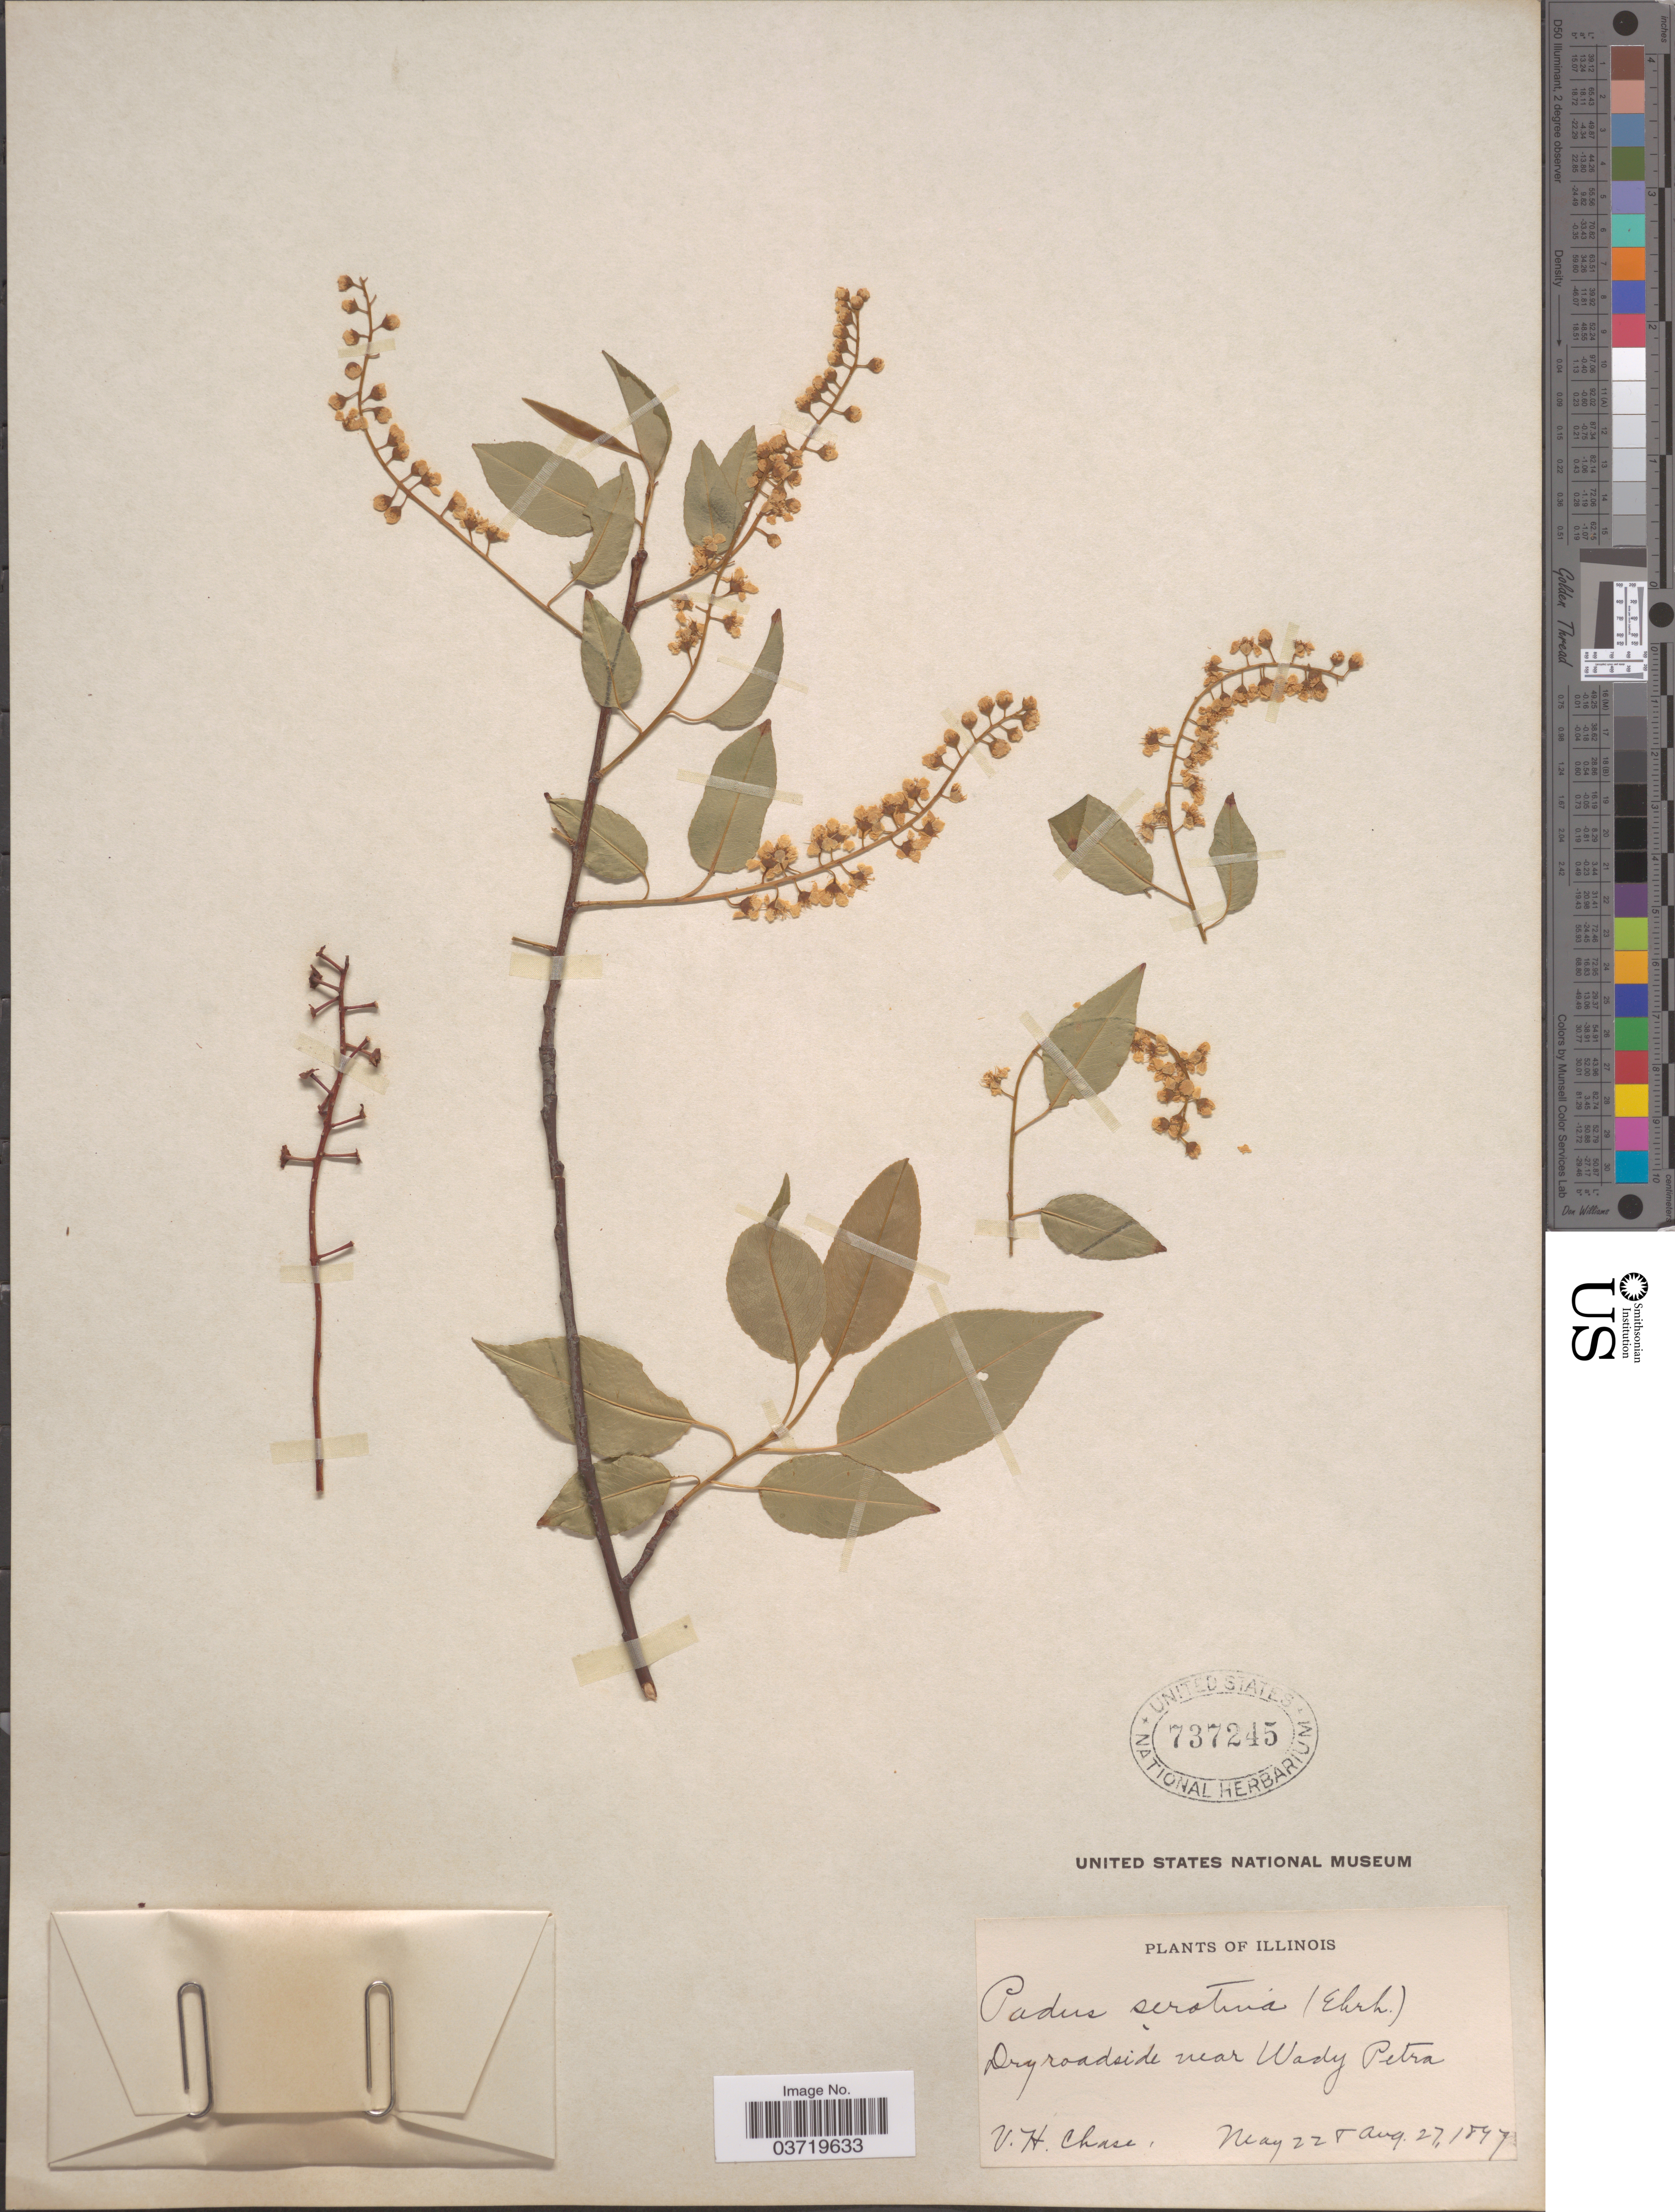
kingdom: Plantae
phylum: Tracheophyta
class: Magnoliopsida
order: Rosales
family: Rosaceae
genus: Prunus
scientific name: Prunus serotina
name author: Ehrh.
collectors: V. H. Chase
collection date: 1847-05-22/1847-08-27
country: United States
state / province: Illinois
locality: Near Wady Petra.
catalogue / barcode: US 737245